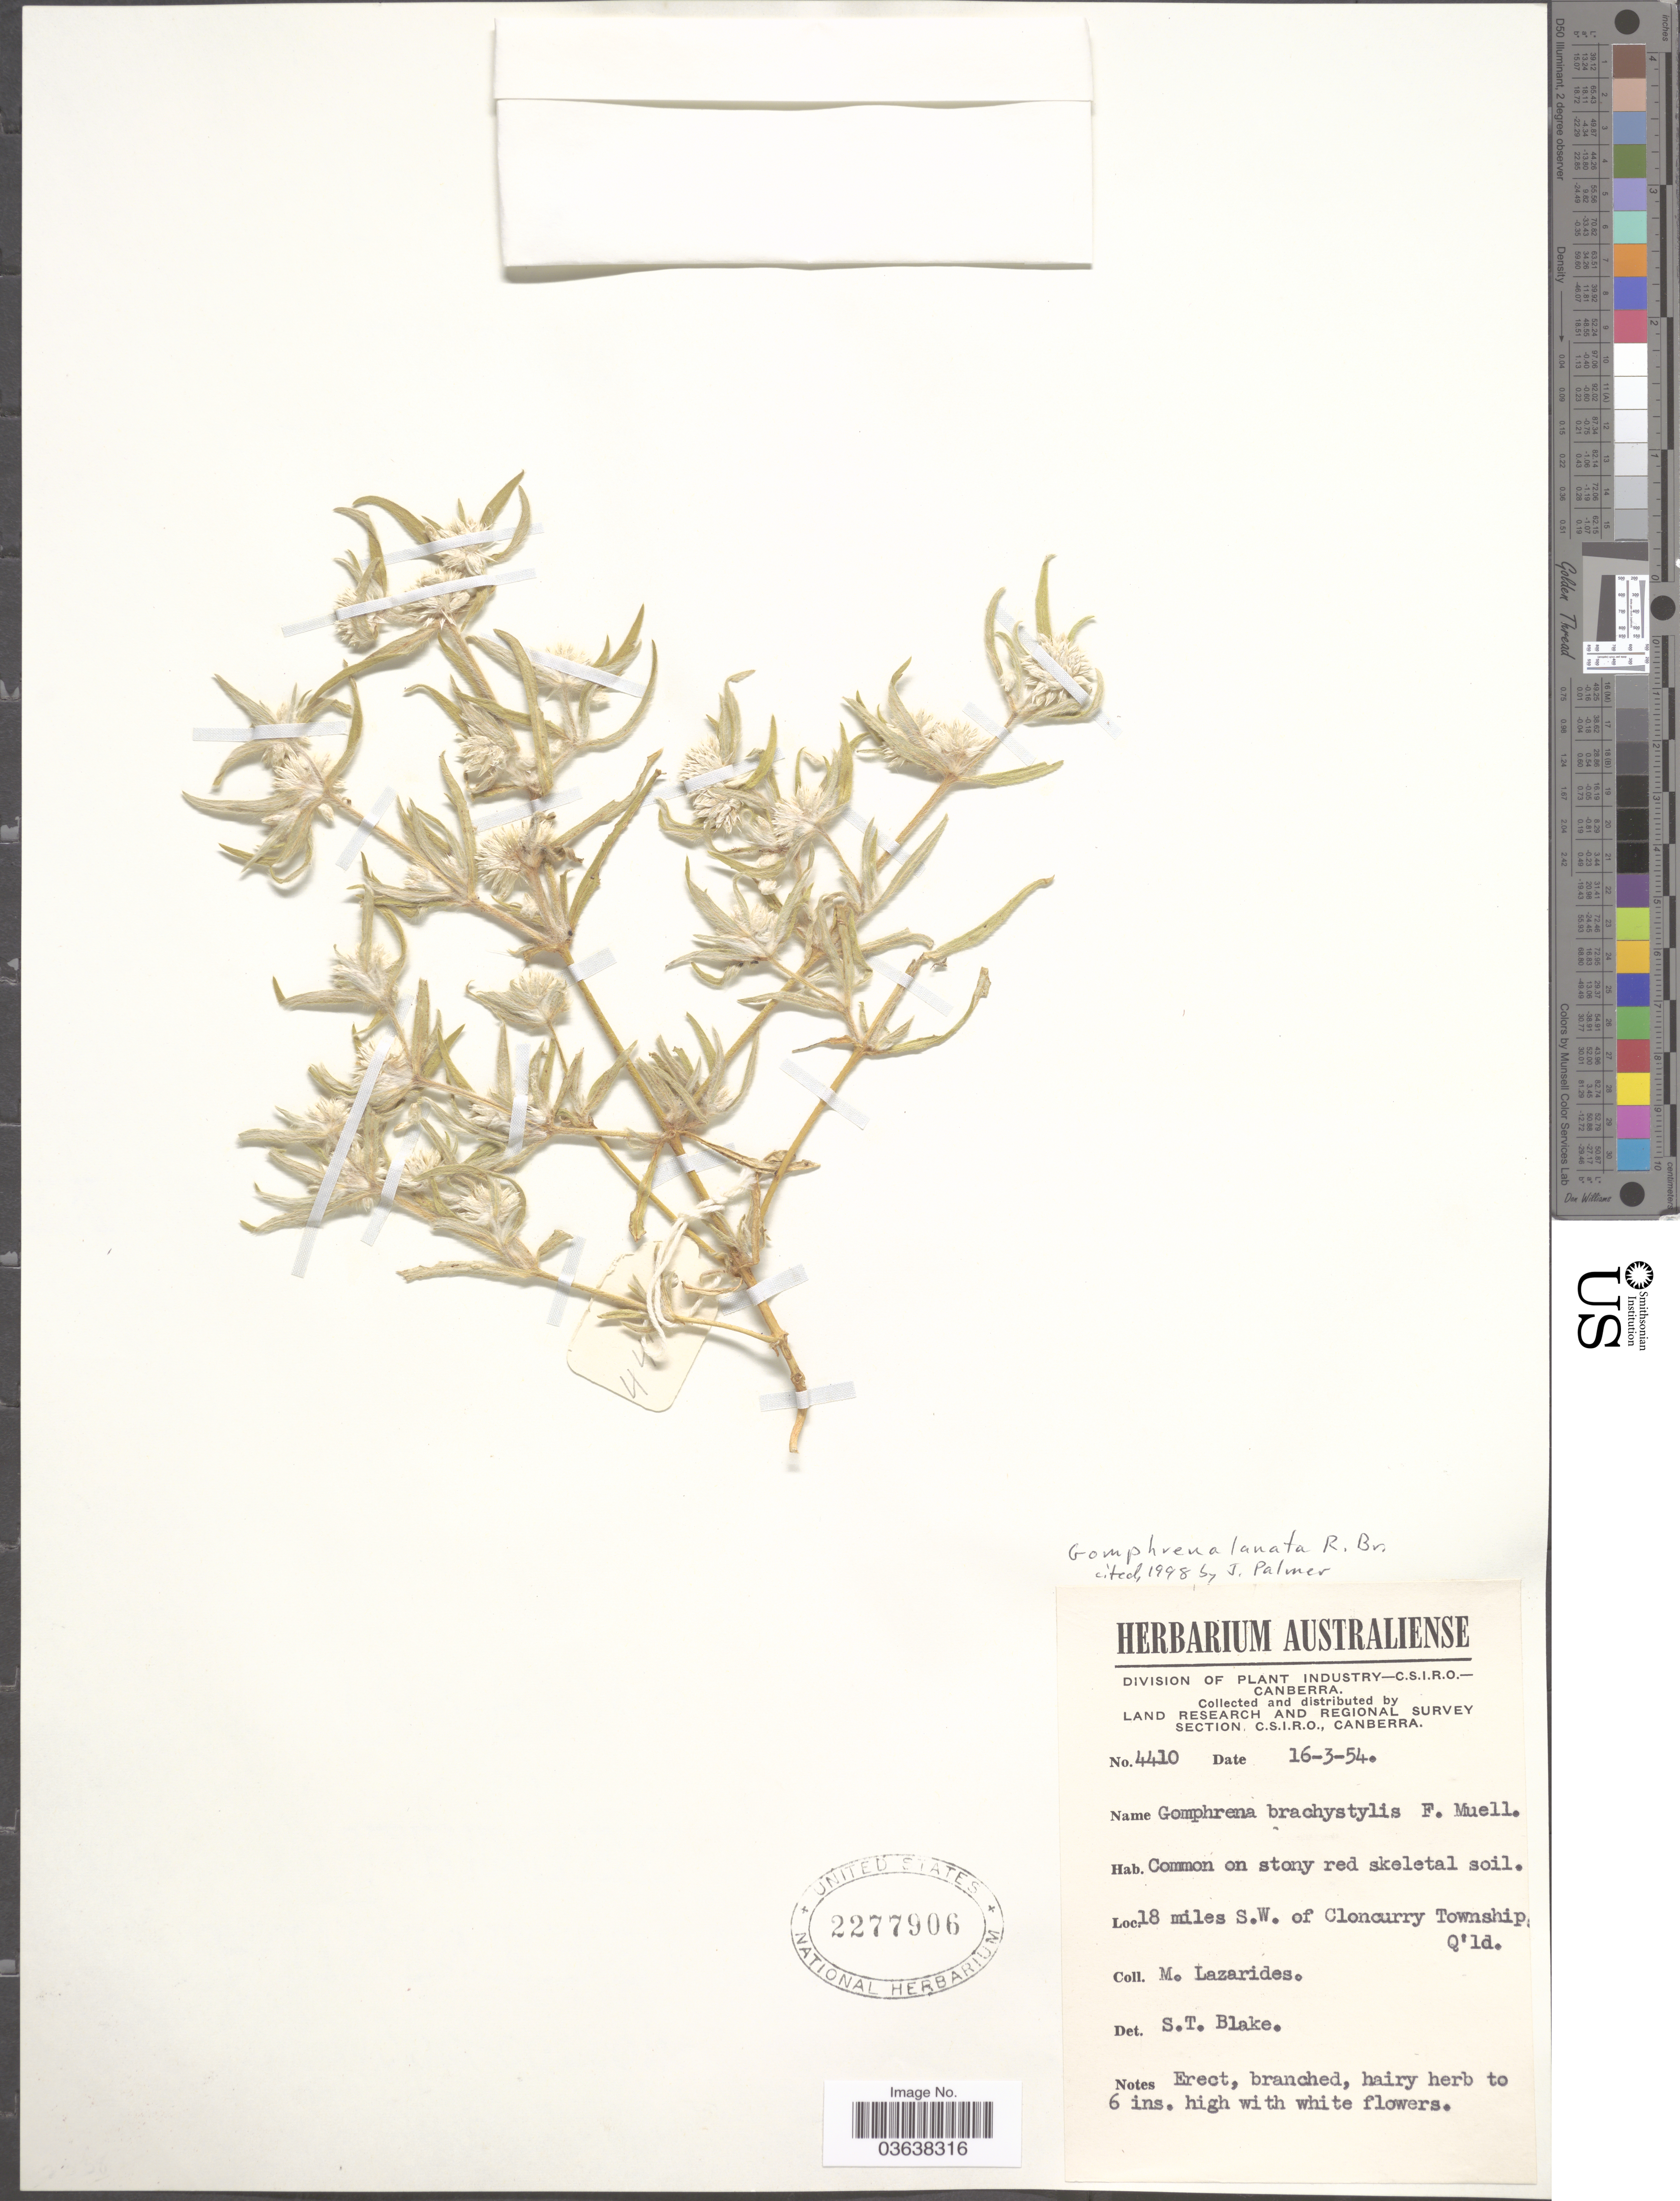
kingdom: Plantae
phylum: Tracheophyta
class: Magnoliopsida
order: Caryophyllales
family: Amaranthaceae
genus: Gomphrena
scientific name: Gomphrena lanata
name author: R. Br.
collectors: M. Lazarides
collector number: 4410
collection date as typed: Transcribed d/m/y: 16/3/54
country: Australia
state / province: Queensland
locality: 18 miles S. W. of Cloncurry Township.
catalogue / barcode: US 2277906